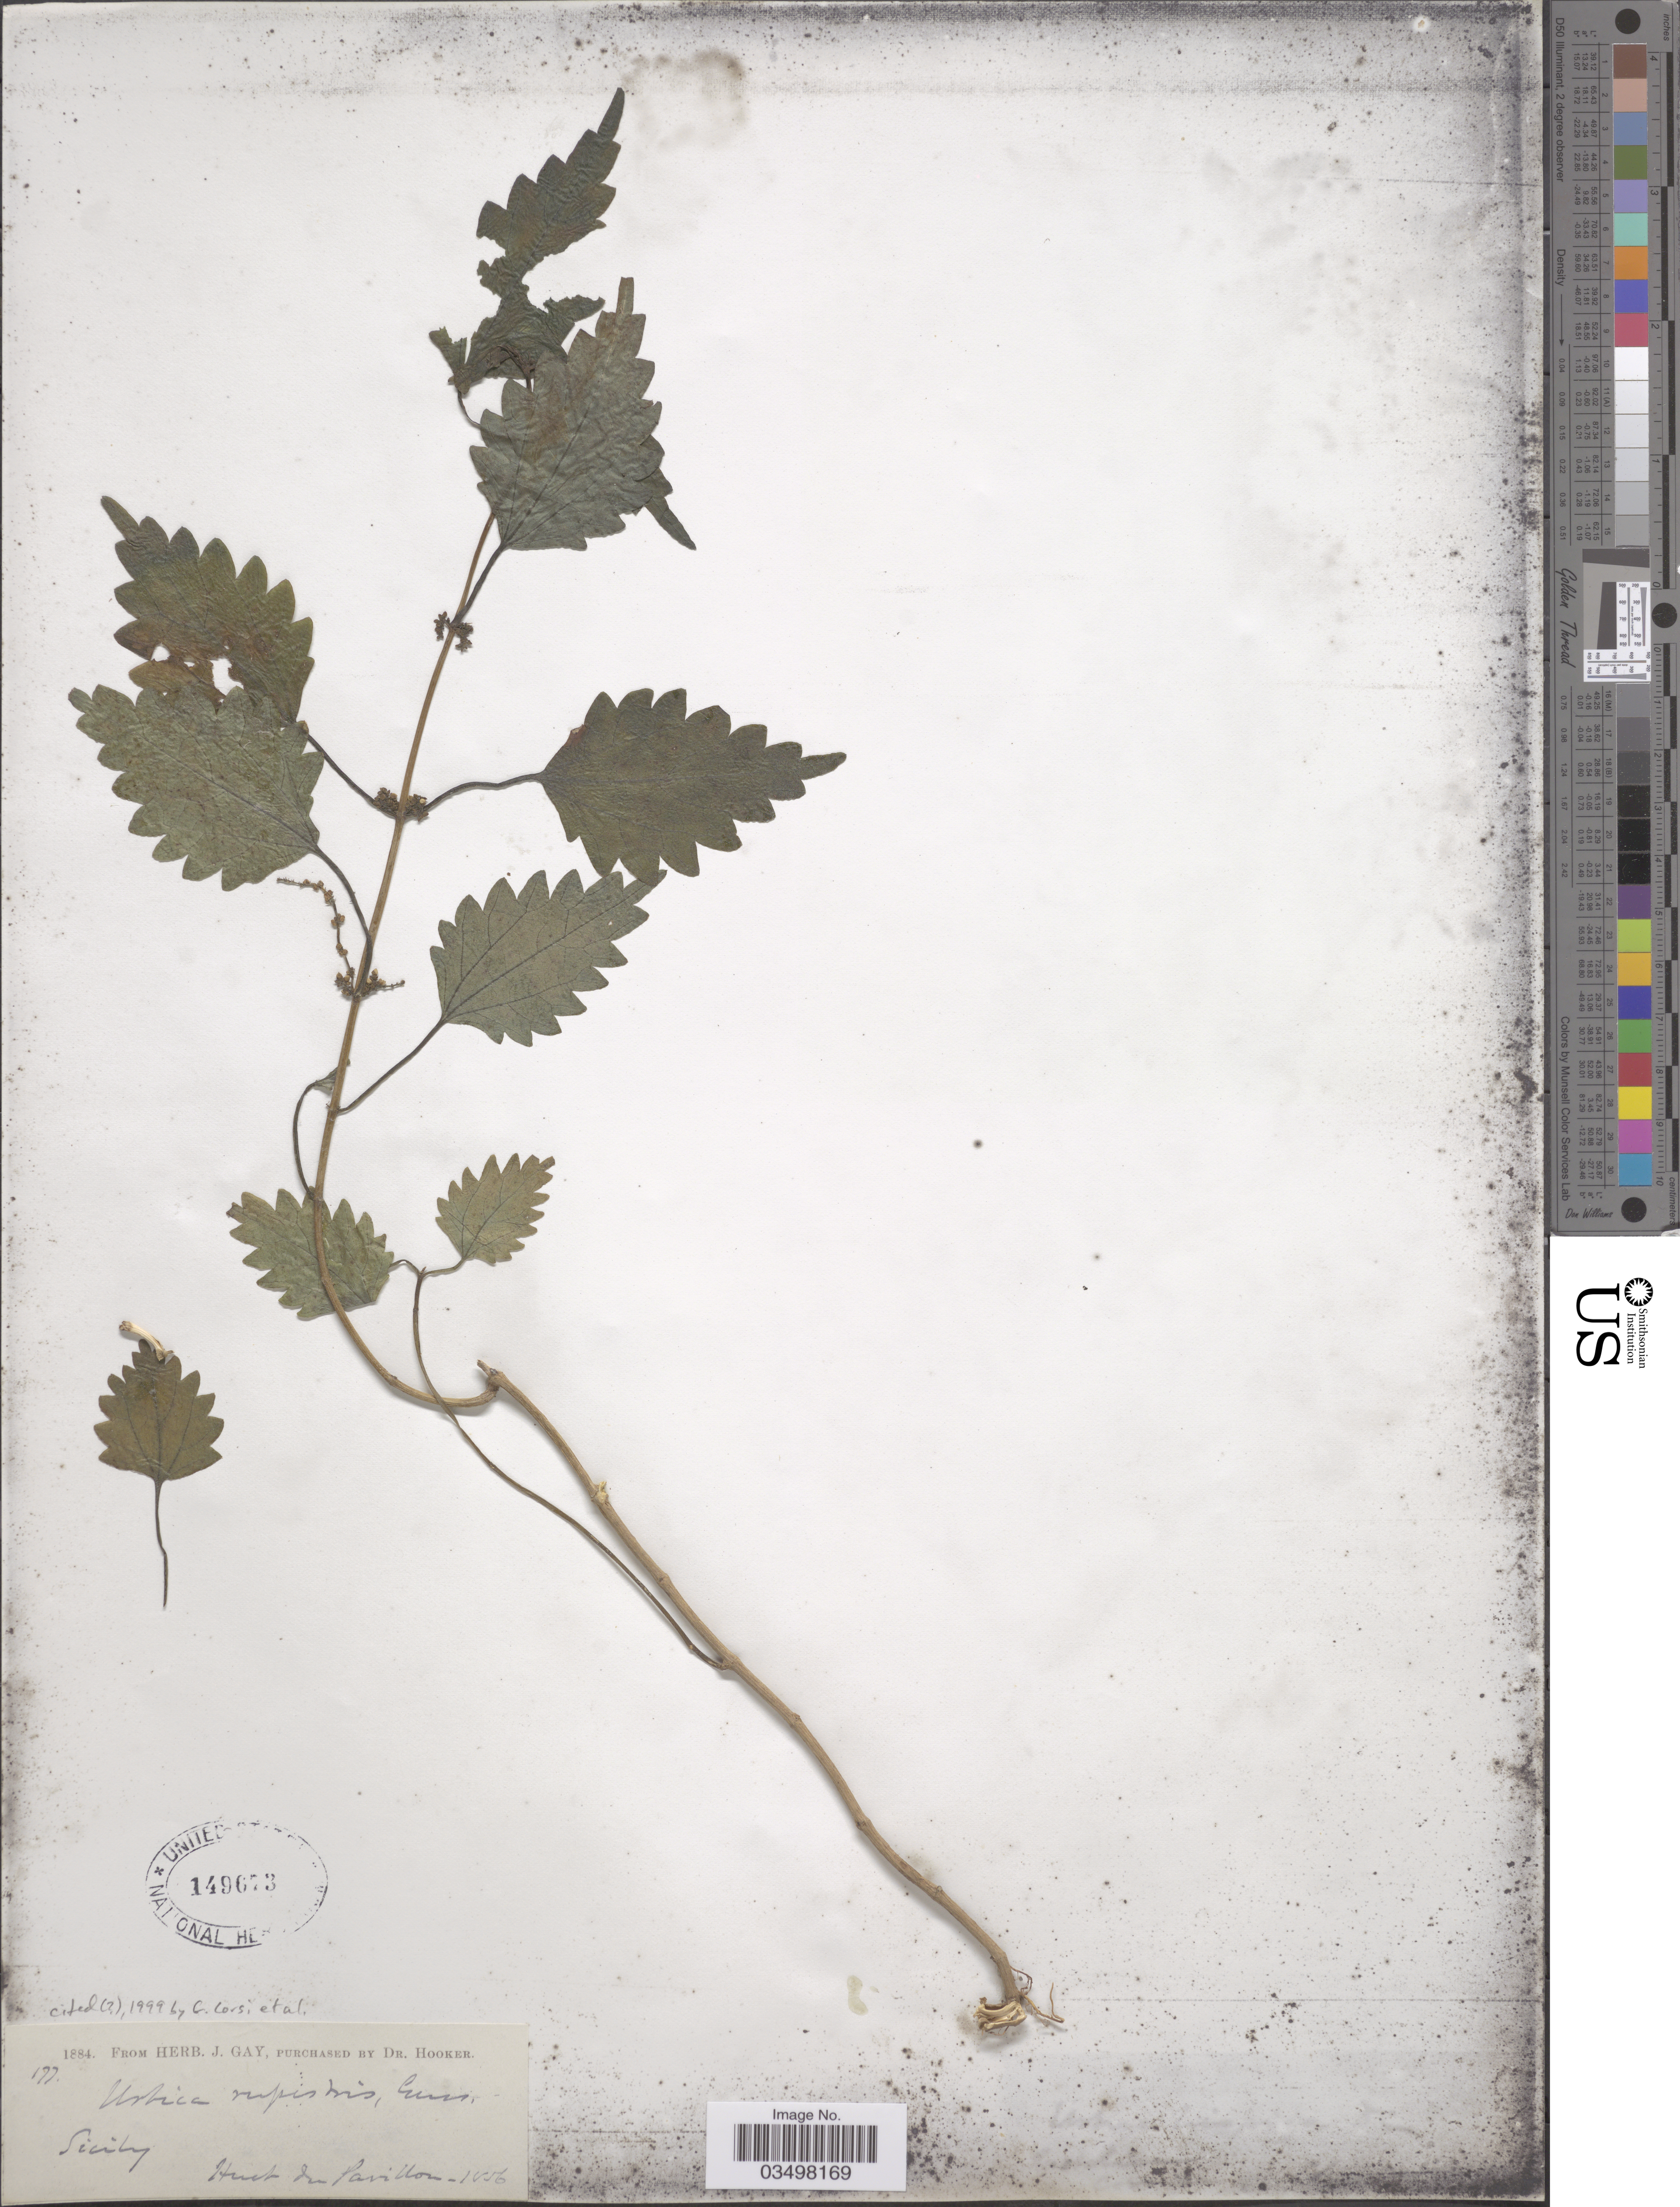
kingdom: Plantae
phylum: Tracheophyta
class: Magnoliopsida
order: Rosales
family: Urticaceae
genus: Urtica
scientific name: Urtica rupestris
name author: Gussone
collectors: Huet du Pavillon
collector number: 177*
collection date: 1856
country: Italy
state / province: Siciliana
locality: Sicily.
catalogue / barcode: US 149673